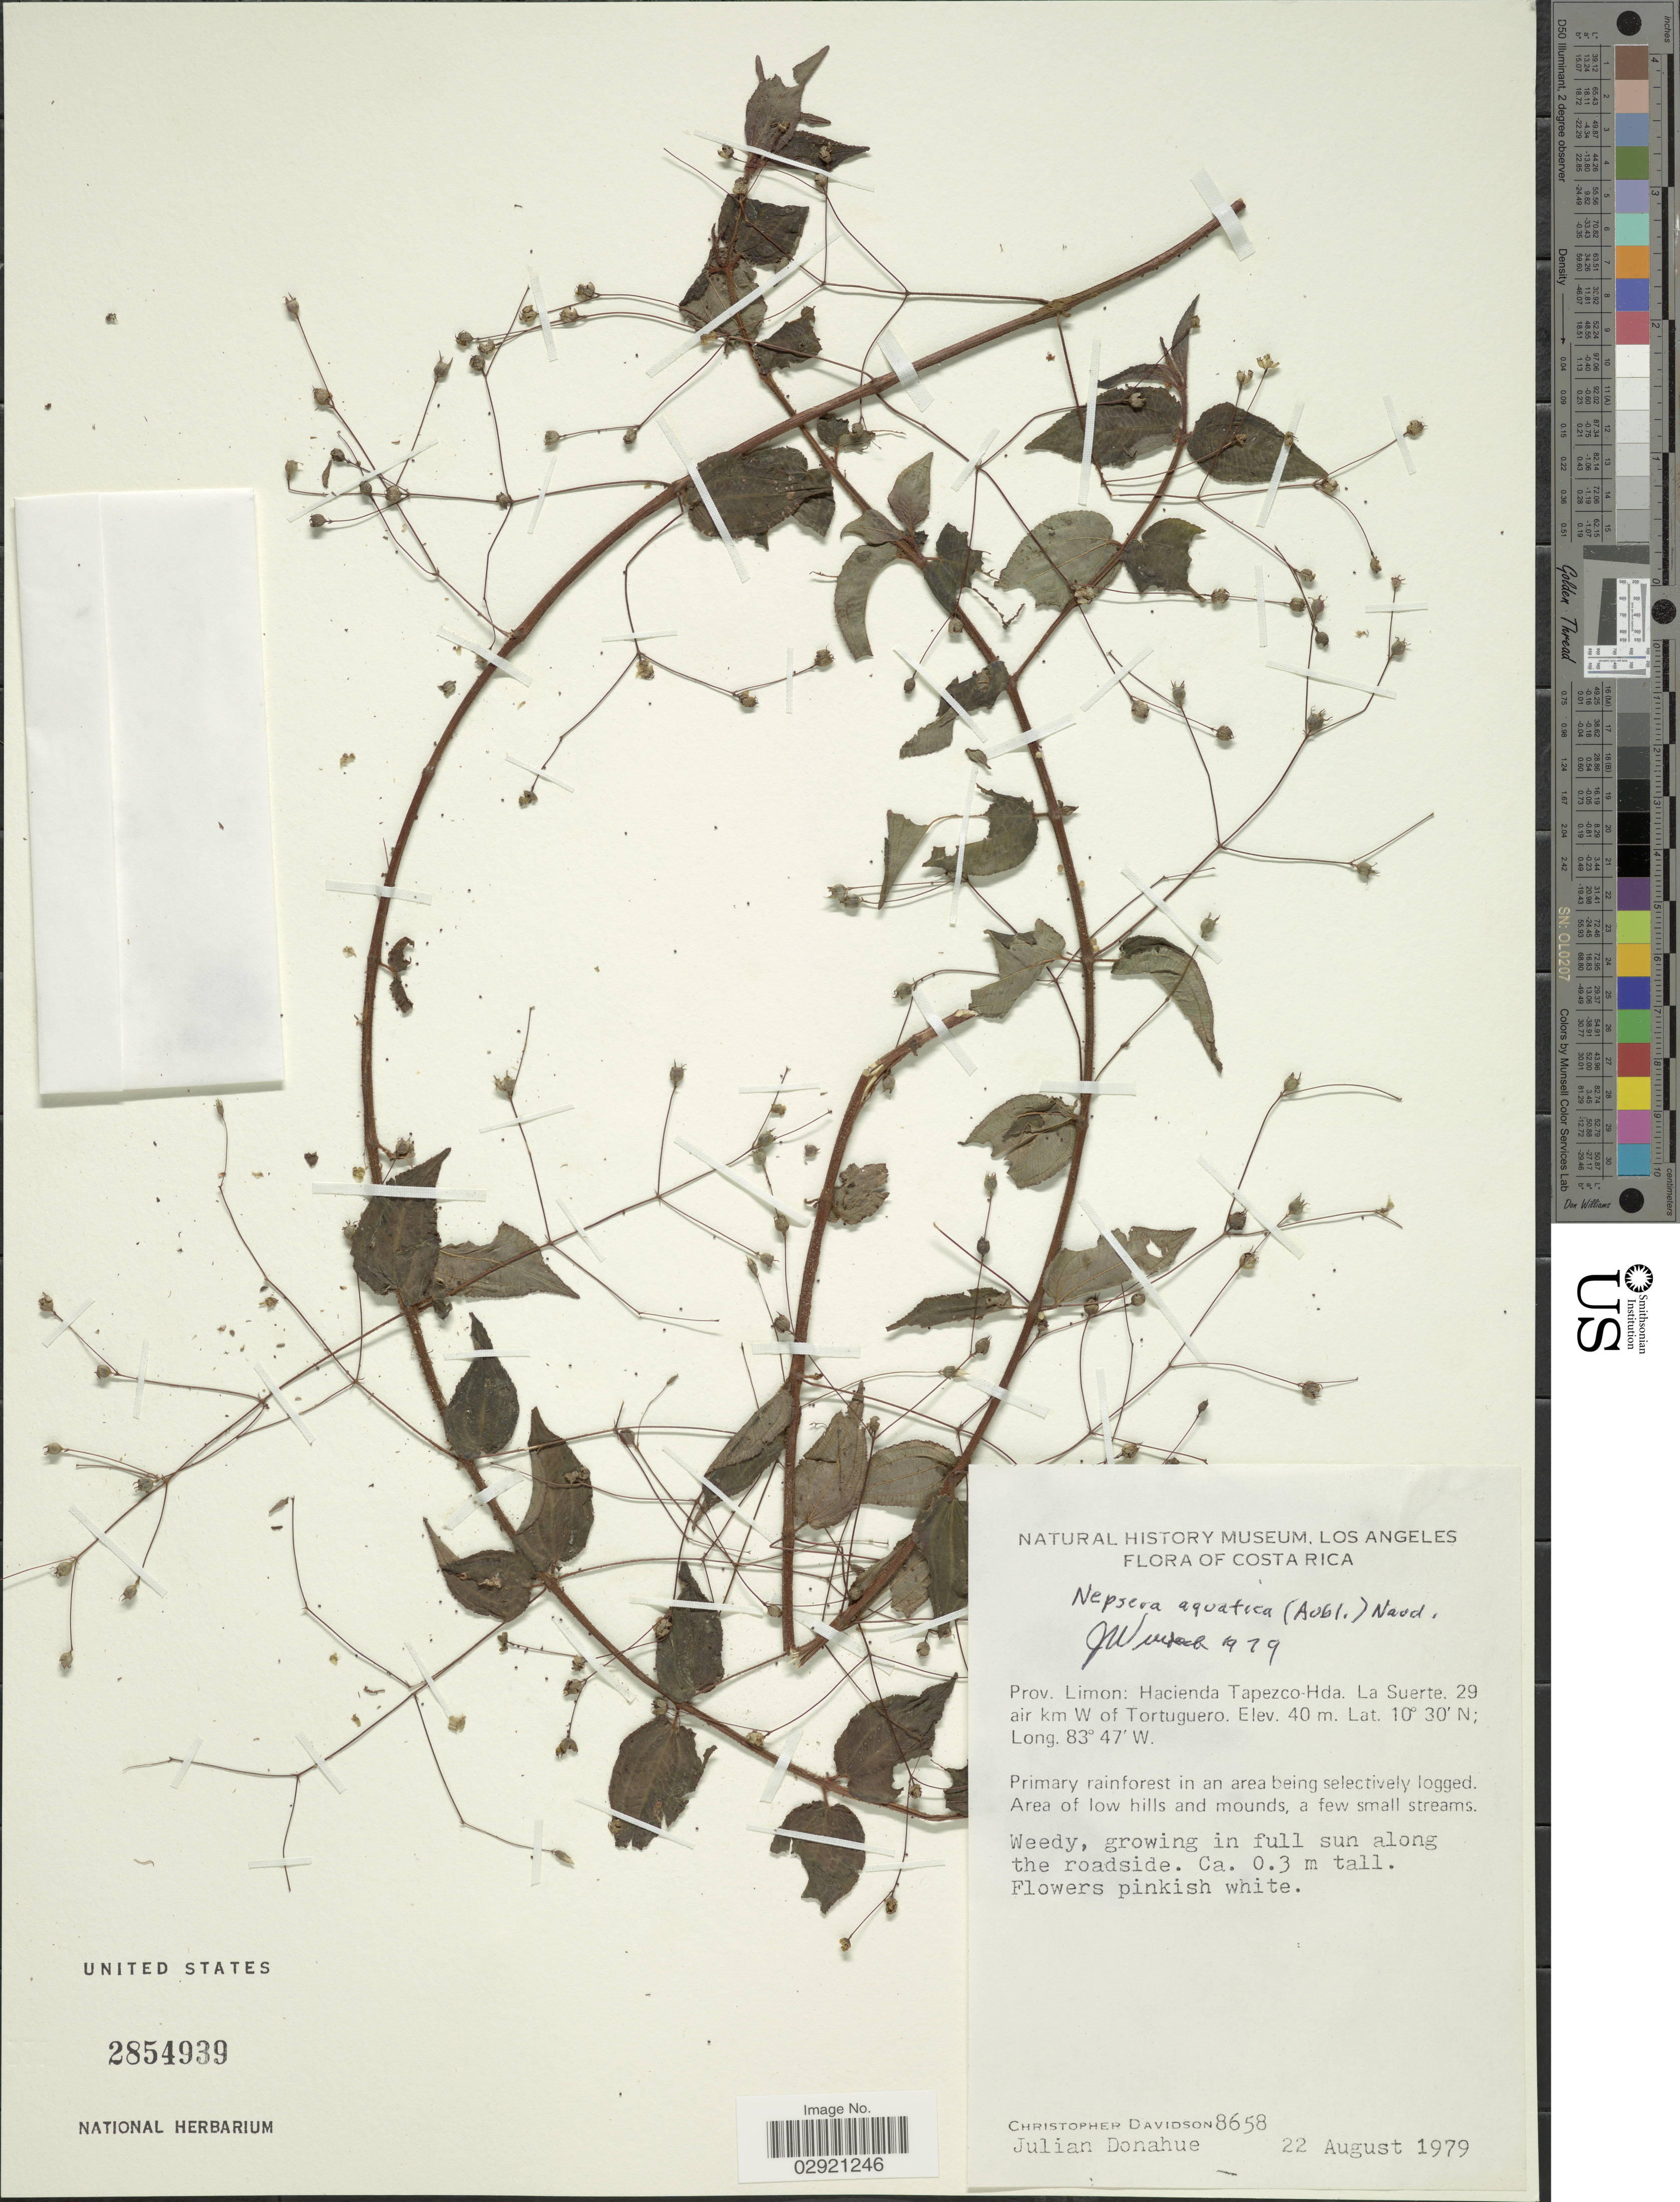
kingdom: Plantae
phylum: Tracheophyta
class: Magnoliopsida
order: Myrtales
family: Melastomataceae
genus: Nepsera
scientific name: Nepsera aquatica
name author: (Aubl.) Naudin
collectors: C. Davidson & J. Donahue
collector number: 8658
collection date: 1979-08-22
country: Costa Rica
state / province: Limón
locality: Hacienda Tapezco-Hda. La Suerte. 29 air km W of Tortuguero.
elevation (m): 40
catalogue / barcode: US 2854939